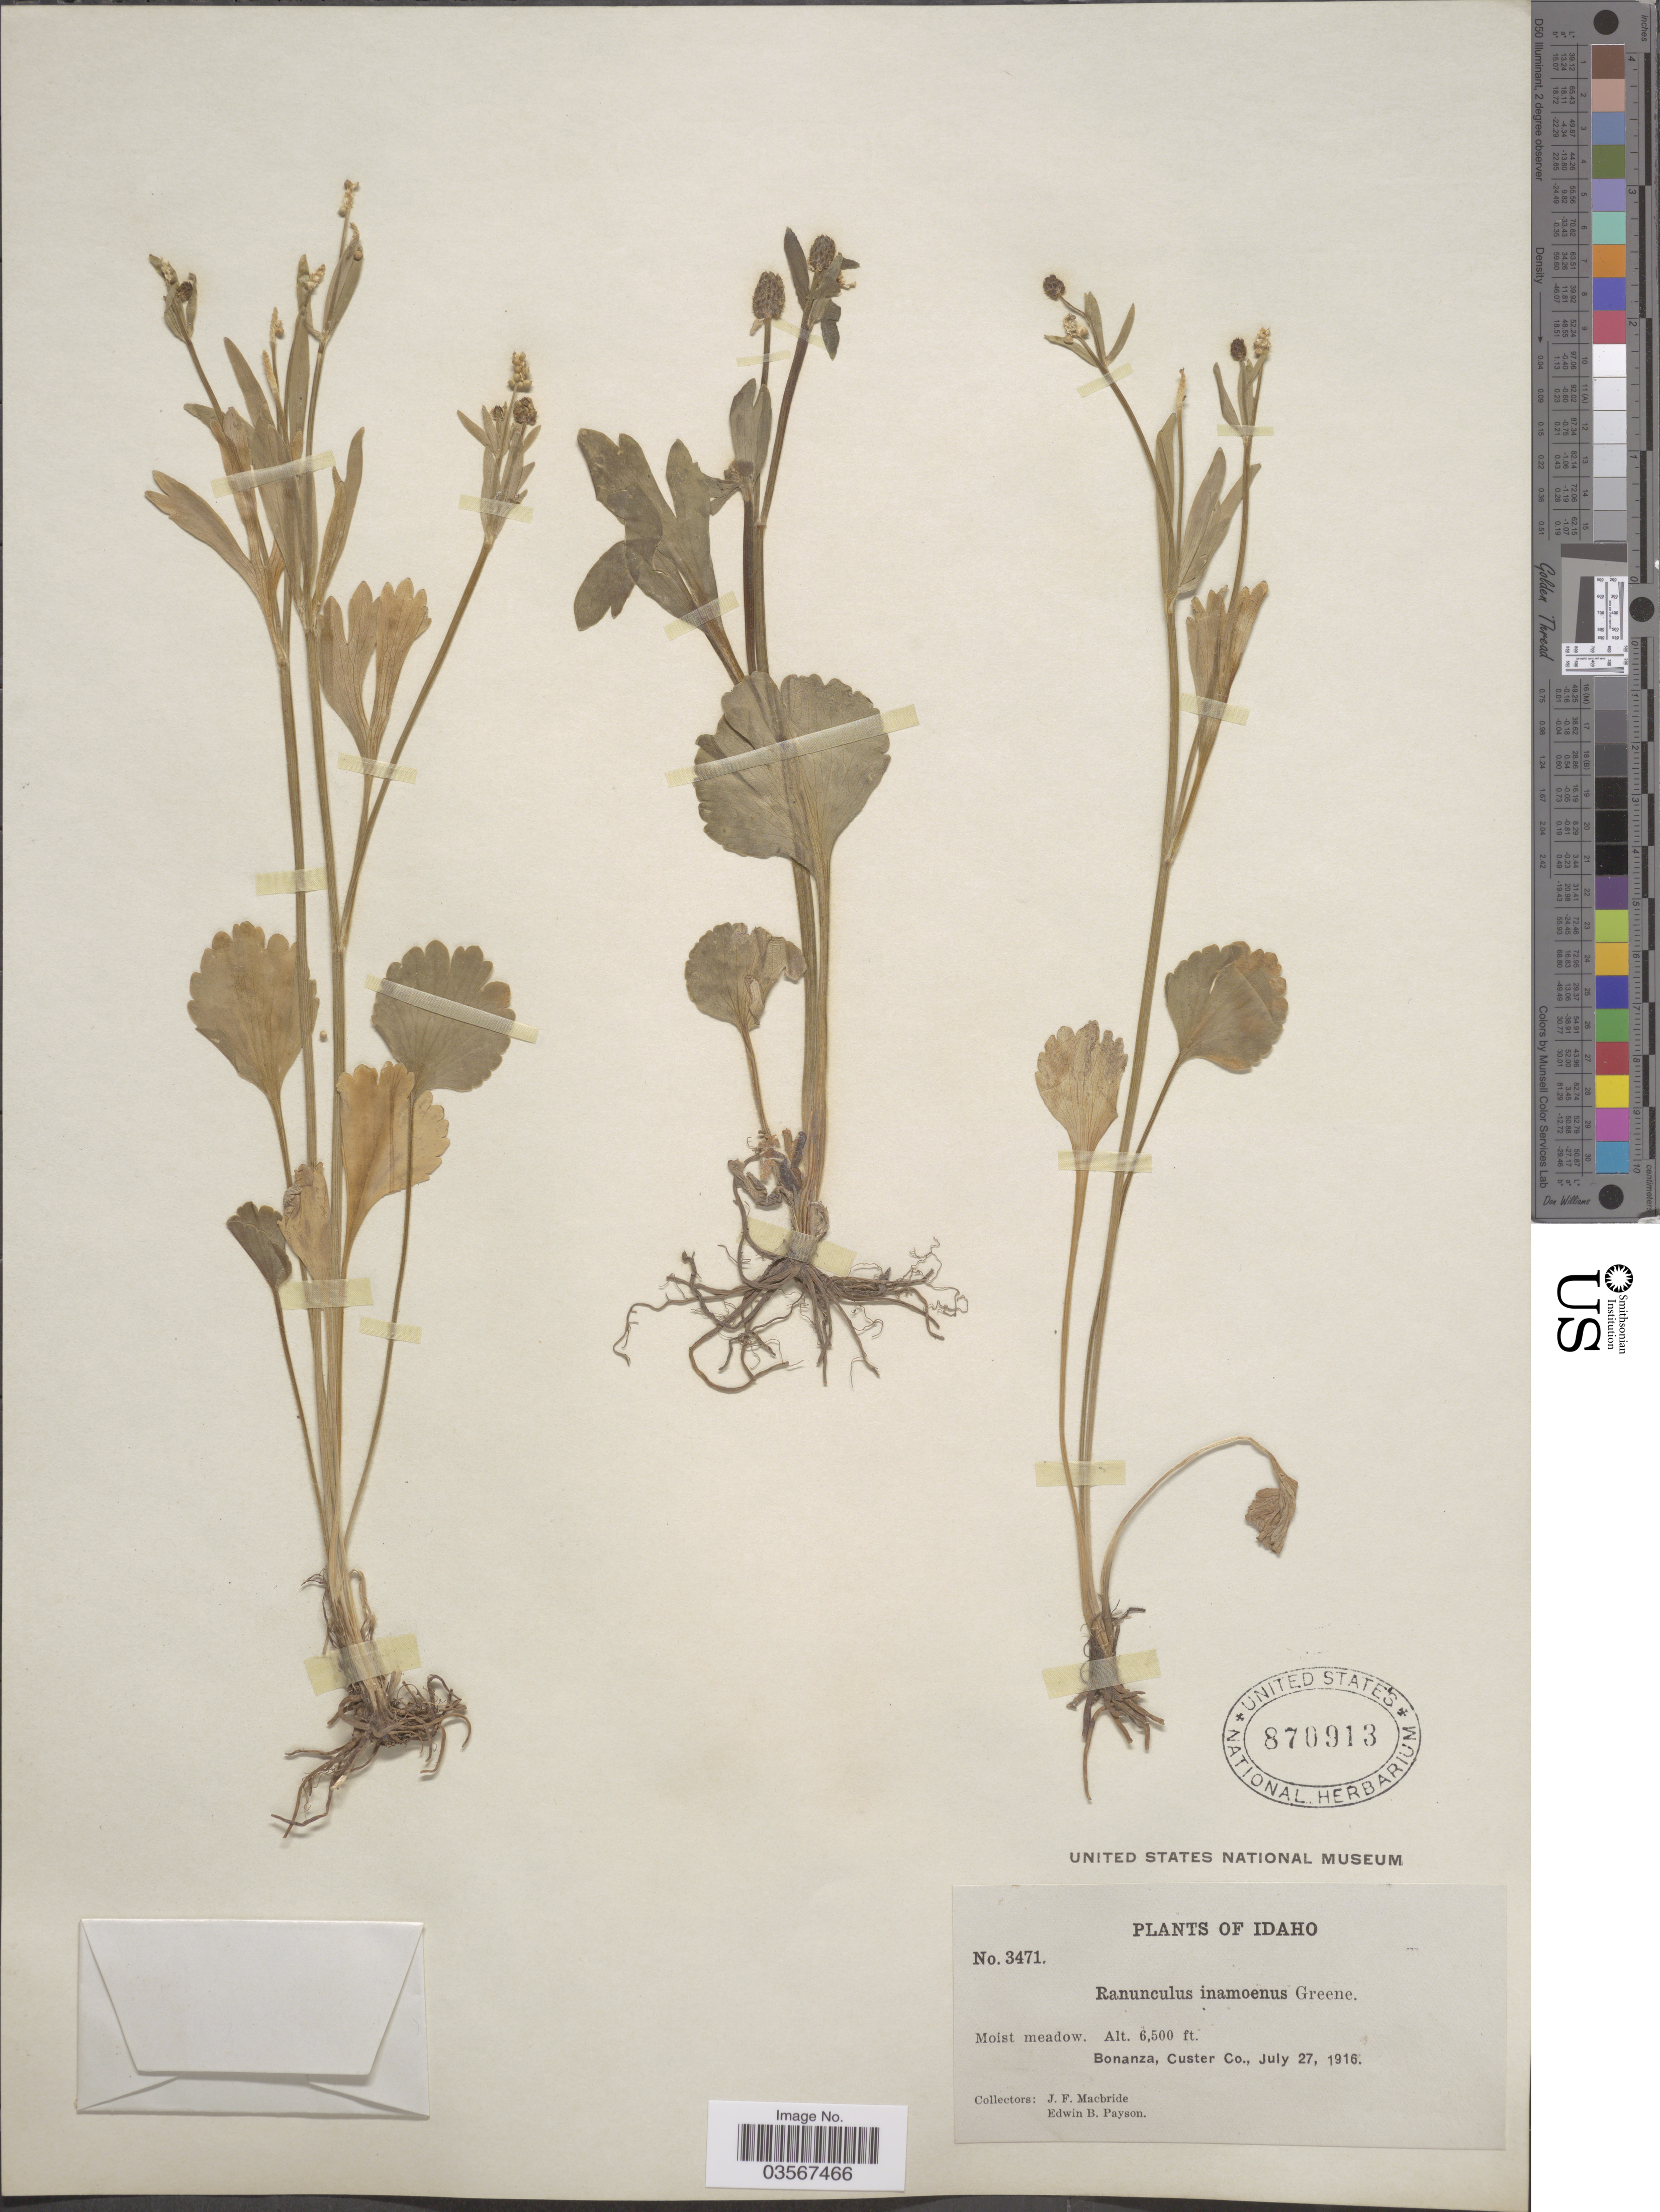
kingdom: Plantae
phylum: Tracheophyta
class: Magnoliopsida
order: Ranunculales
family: Ranunculaceae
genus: Ranunculus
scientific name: Ranunculus inamoenus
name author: Greene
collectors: J. F. Macbride & E. B. Payson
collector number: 3471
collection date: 1916-07-27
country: United States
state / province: Idaho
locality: Moist meadow. Bonanza, Custer Co.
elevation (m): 1981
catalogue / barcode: US 870913